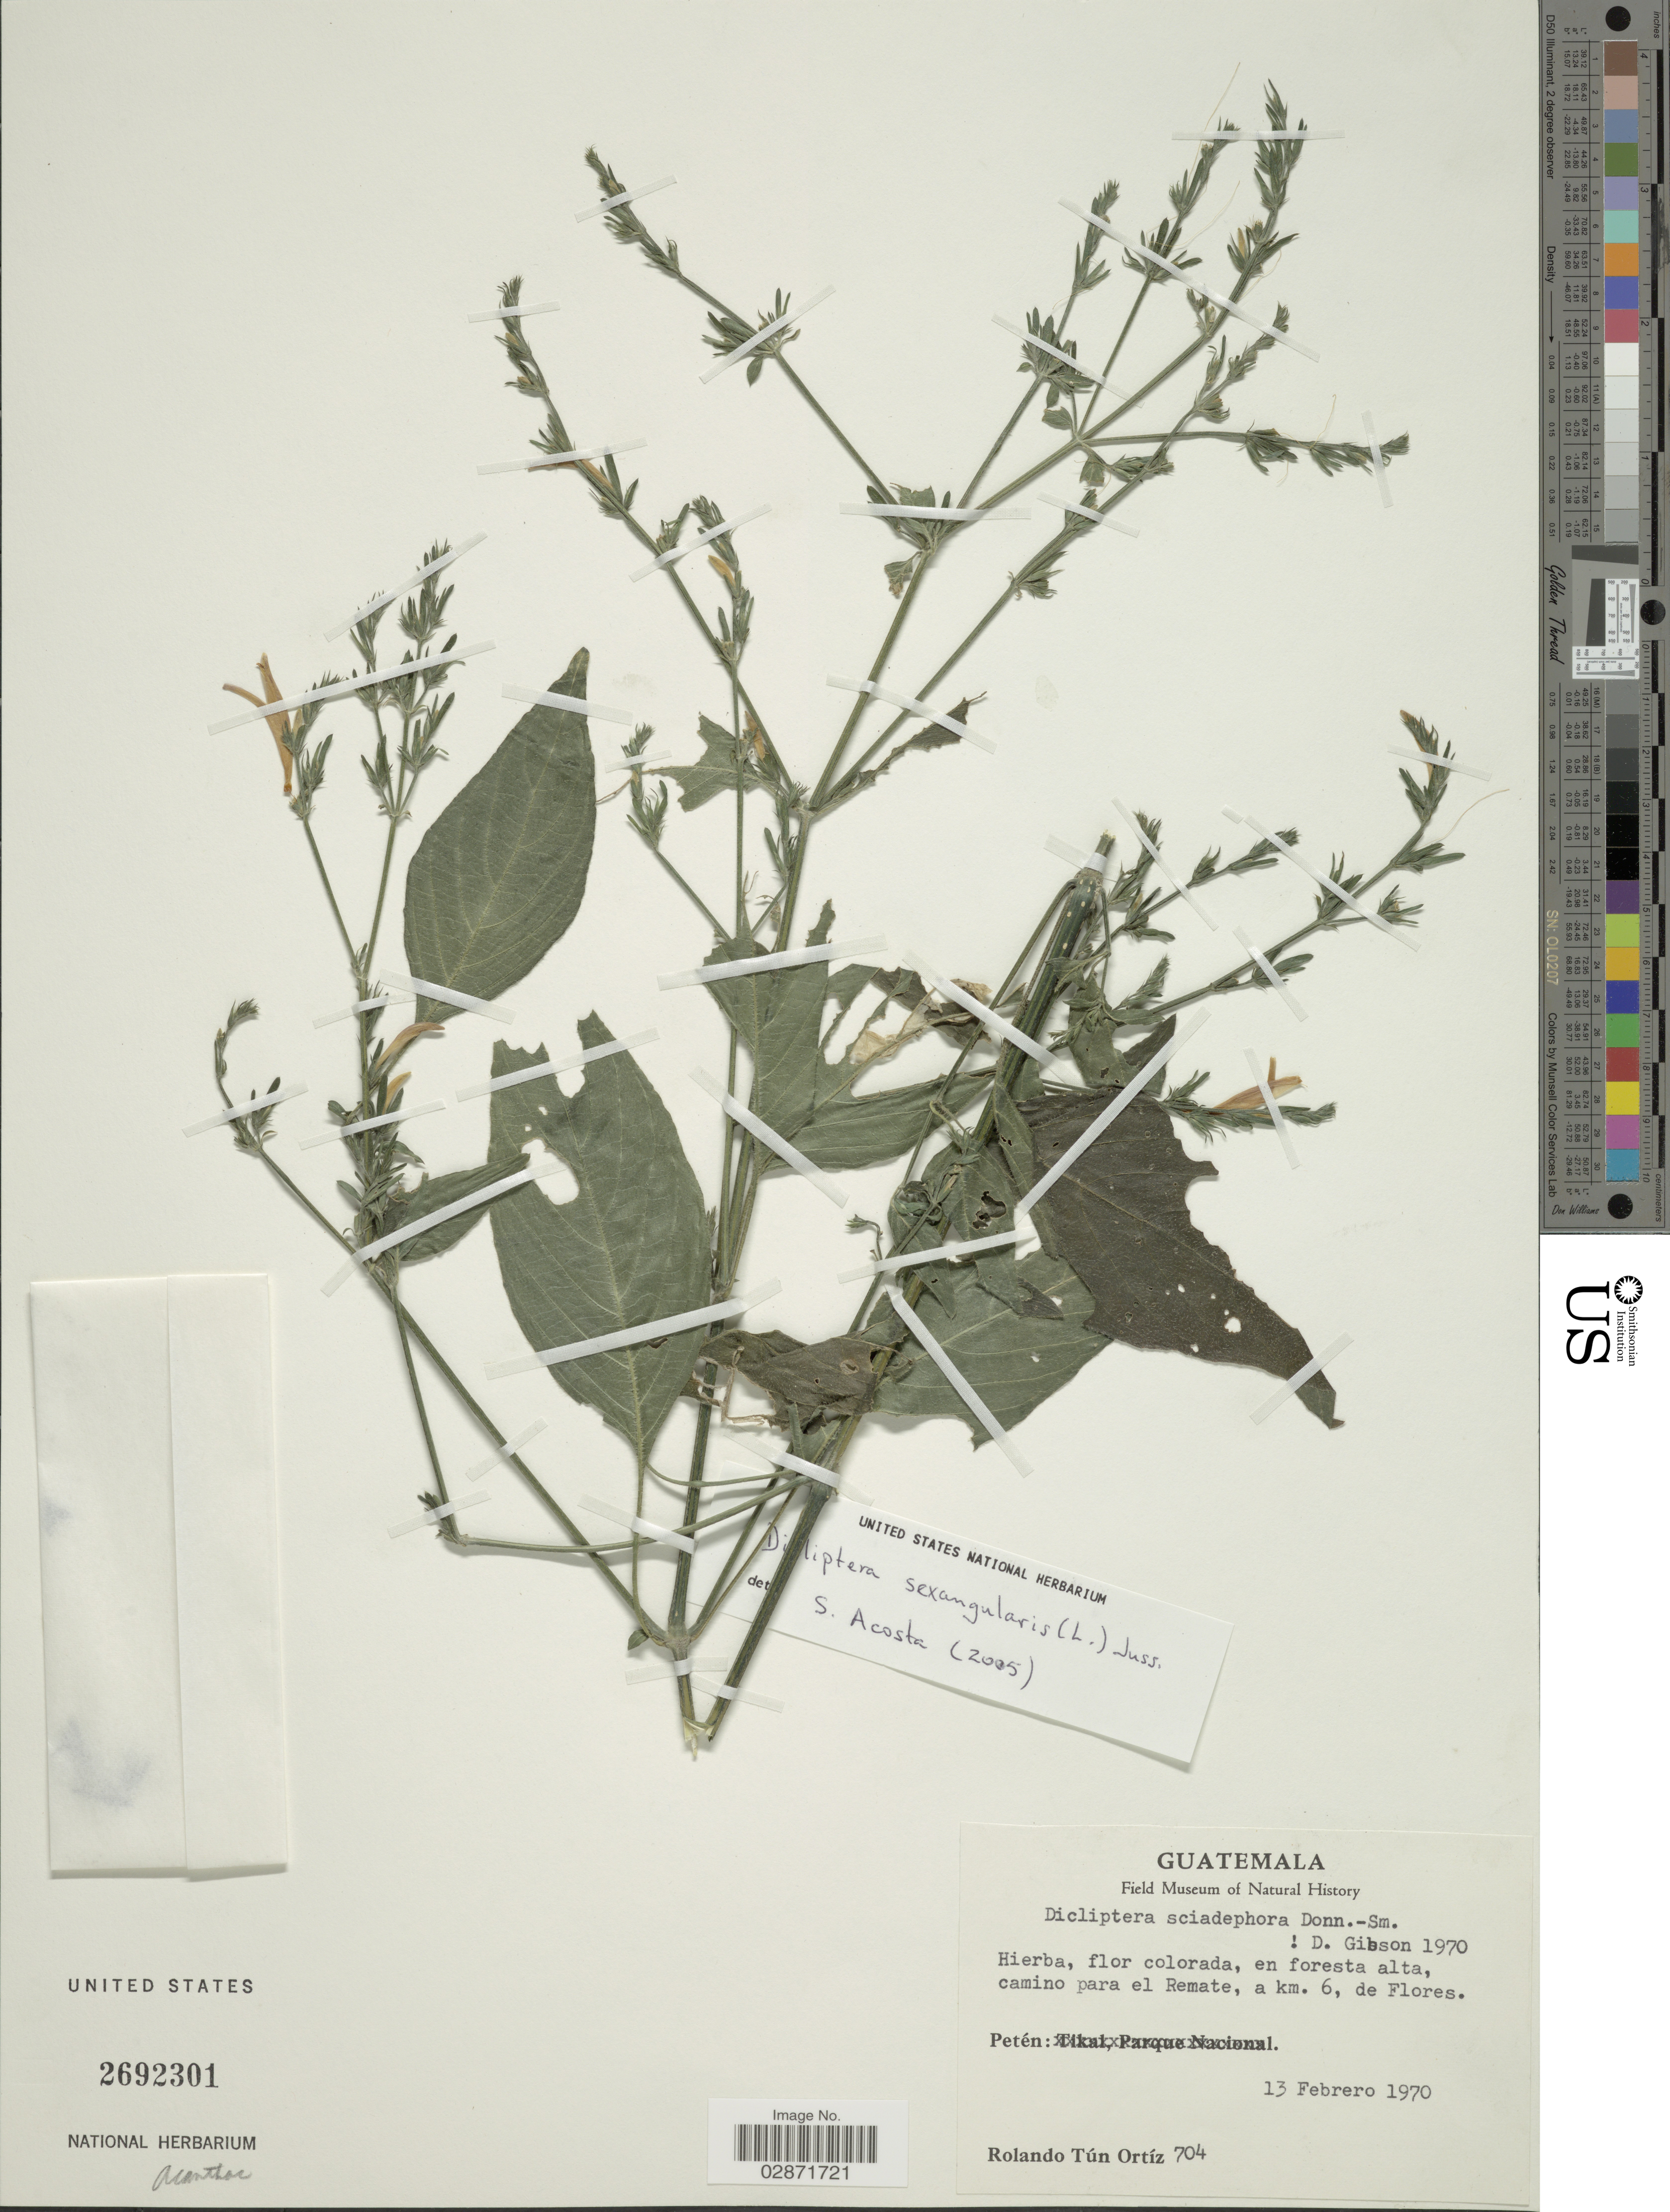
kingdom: Plantae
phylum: Tracheophyta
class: Magnoliopsida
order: Lamiales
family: Acanthaceae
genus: Dicliptera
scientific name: Dicliptera sexangularis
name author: (L.) Juss.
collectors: R. T. Ortíz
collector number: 704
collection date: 1970-02-13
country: Guatemala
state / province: El Petén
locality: Camino para el Remate, a km. 6, de Flores, Péten.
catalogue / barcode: US 2692301